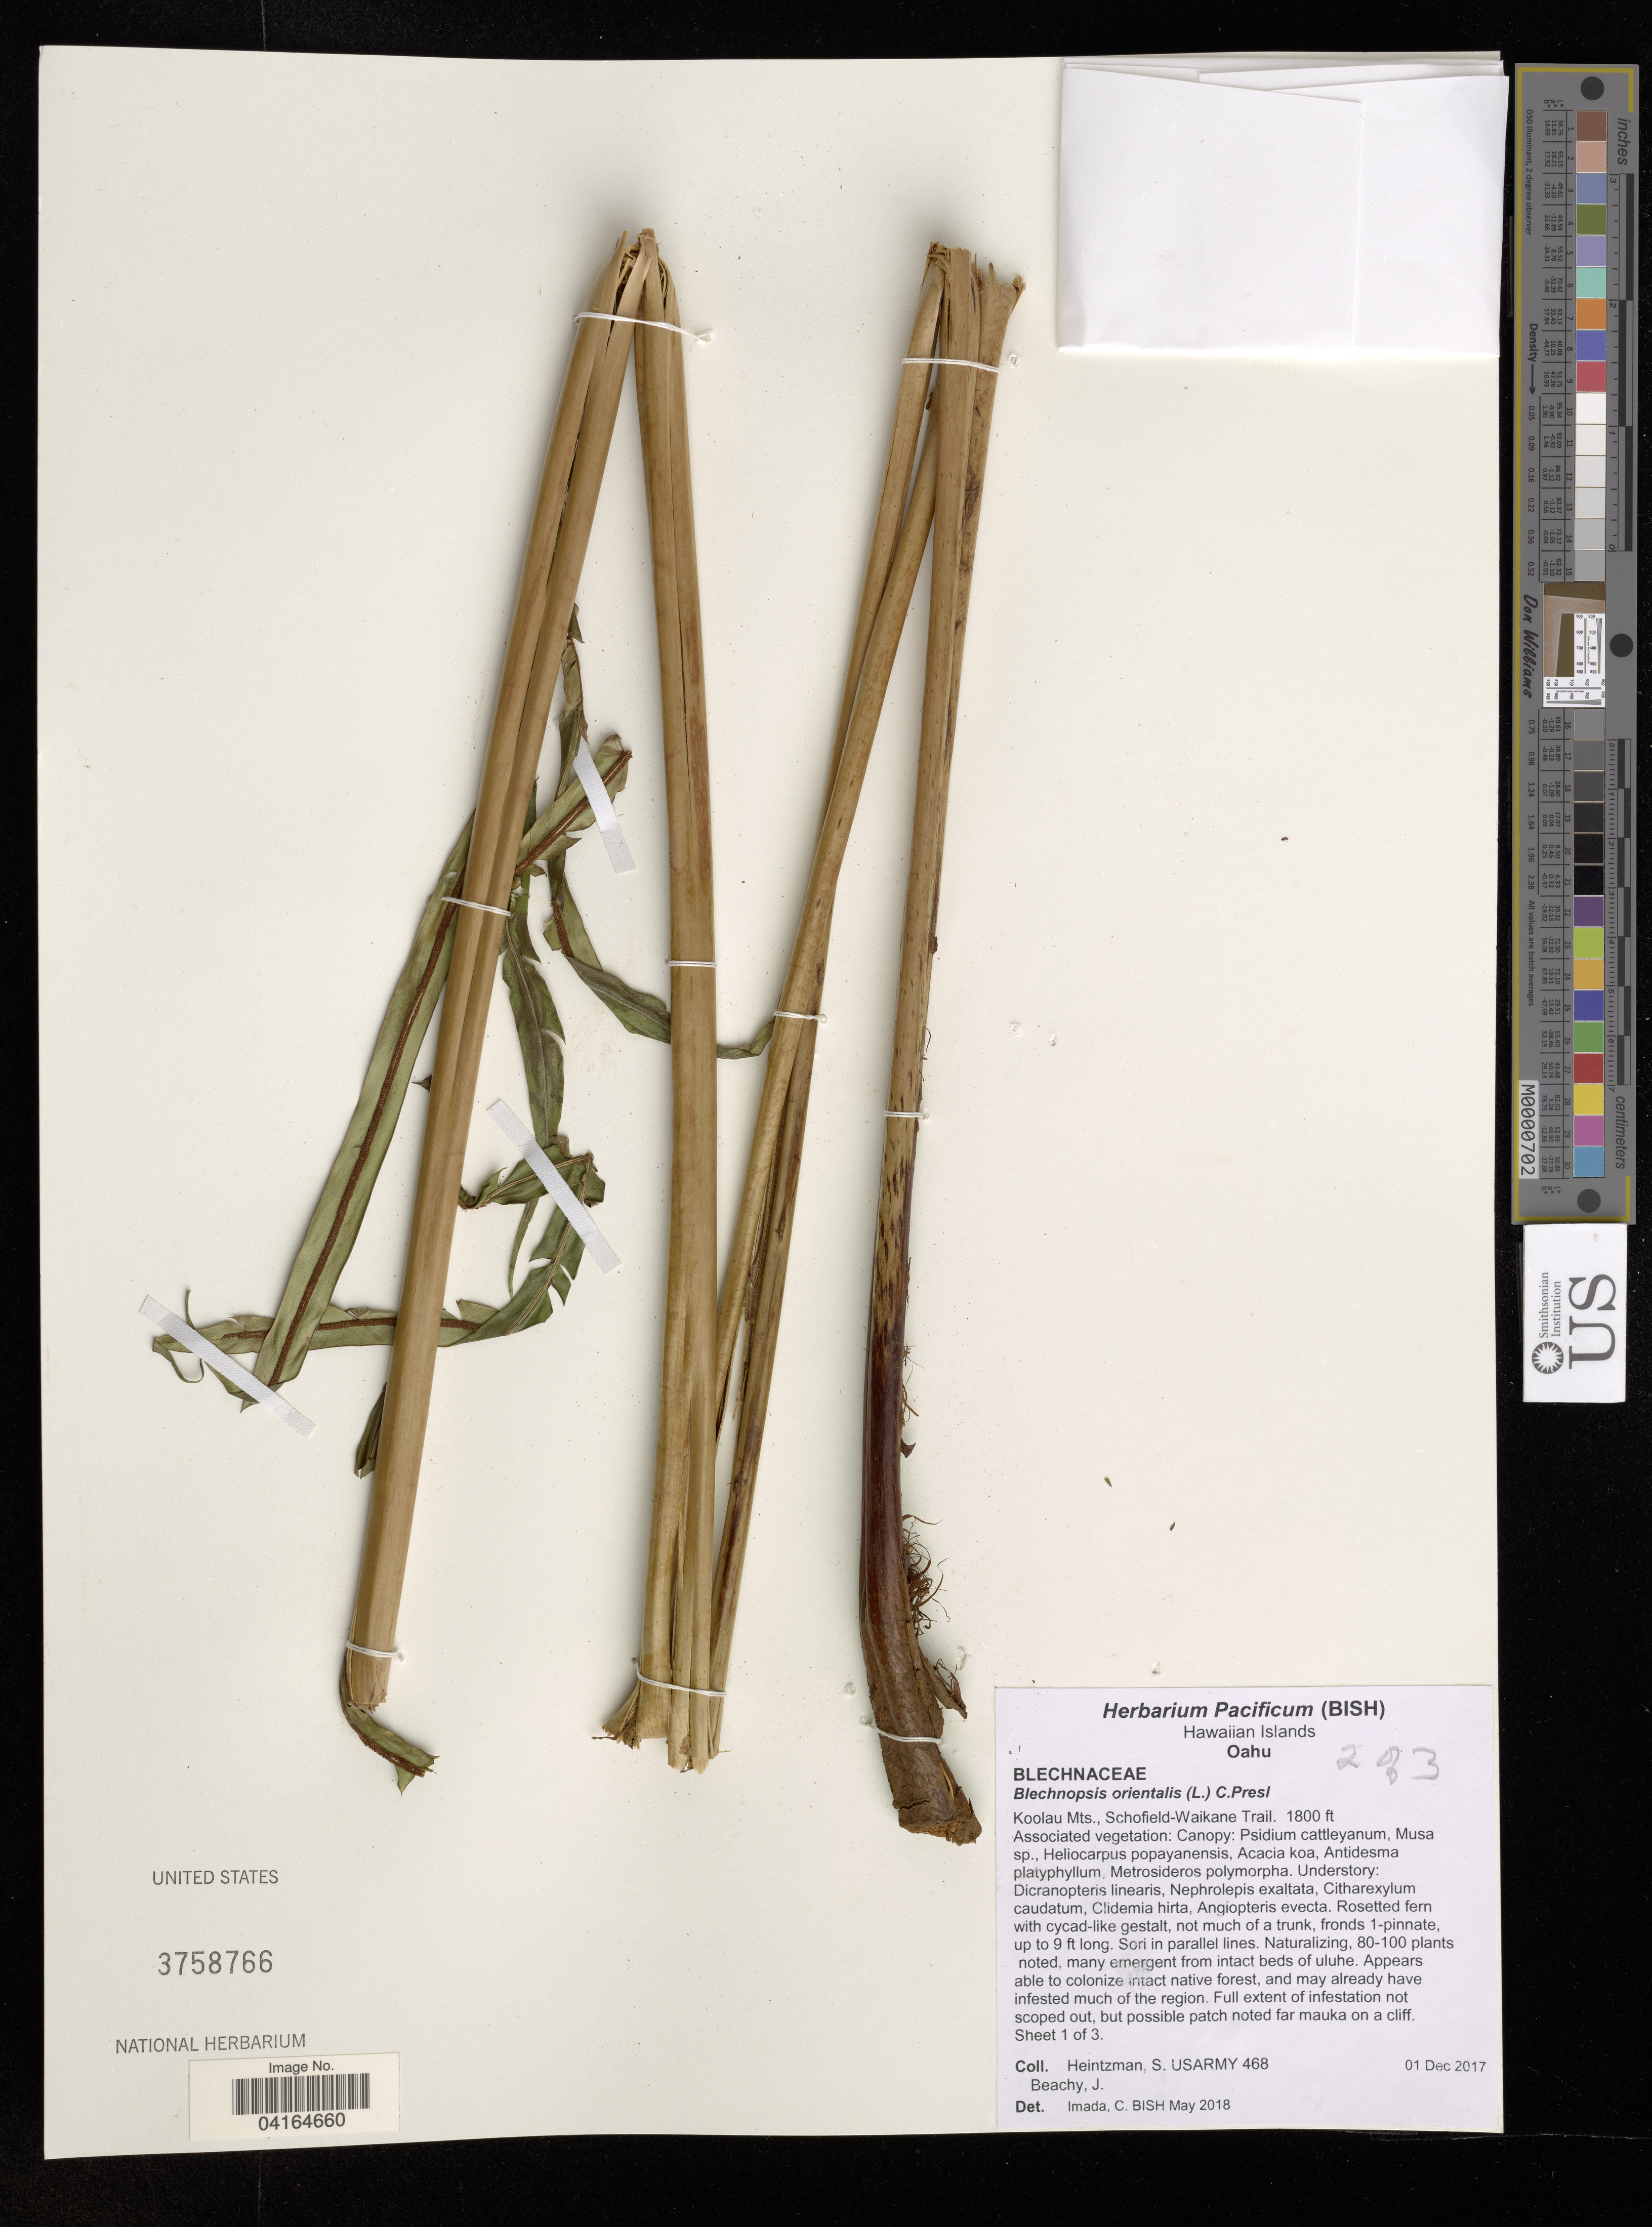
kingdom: Plantae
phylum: Tracheophyta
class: Polypodiopsida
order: Polypodiales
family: Blechnaceae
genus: Blechnum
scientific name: Blechnum orientale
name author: L.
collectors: S. Heintzman & J. Beachy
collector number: USARMY? 468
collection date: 2017-12-01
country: United States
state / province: Hawaii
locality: Koolau Mts., Schofield-Waikane Trail. 1800 ft.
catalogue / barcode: US 3758766